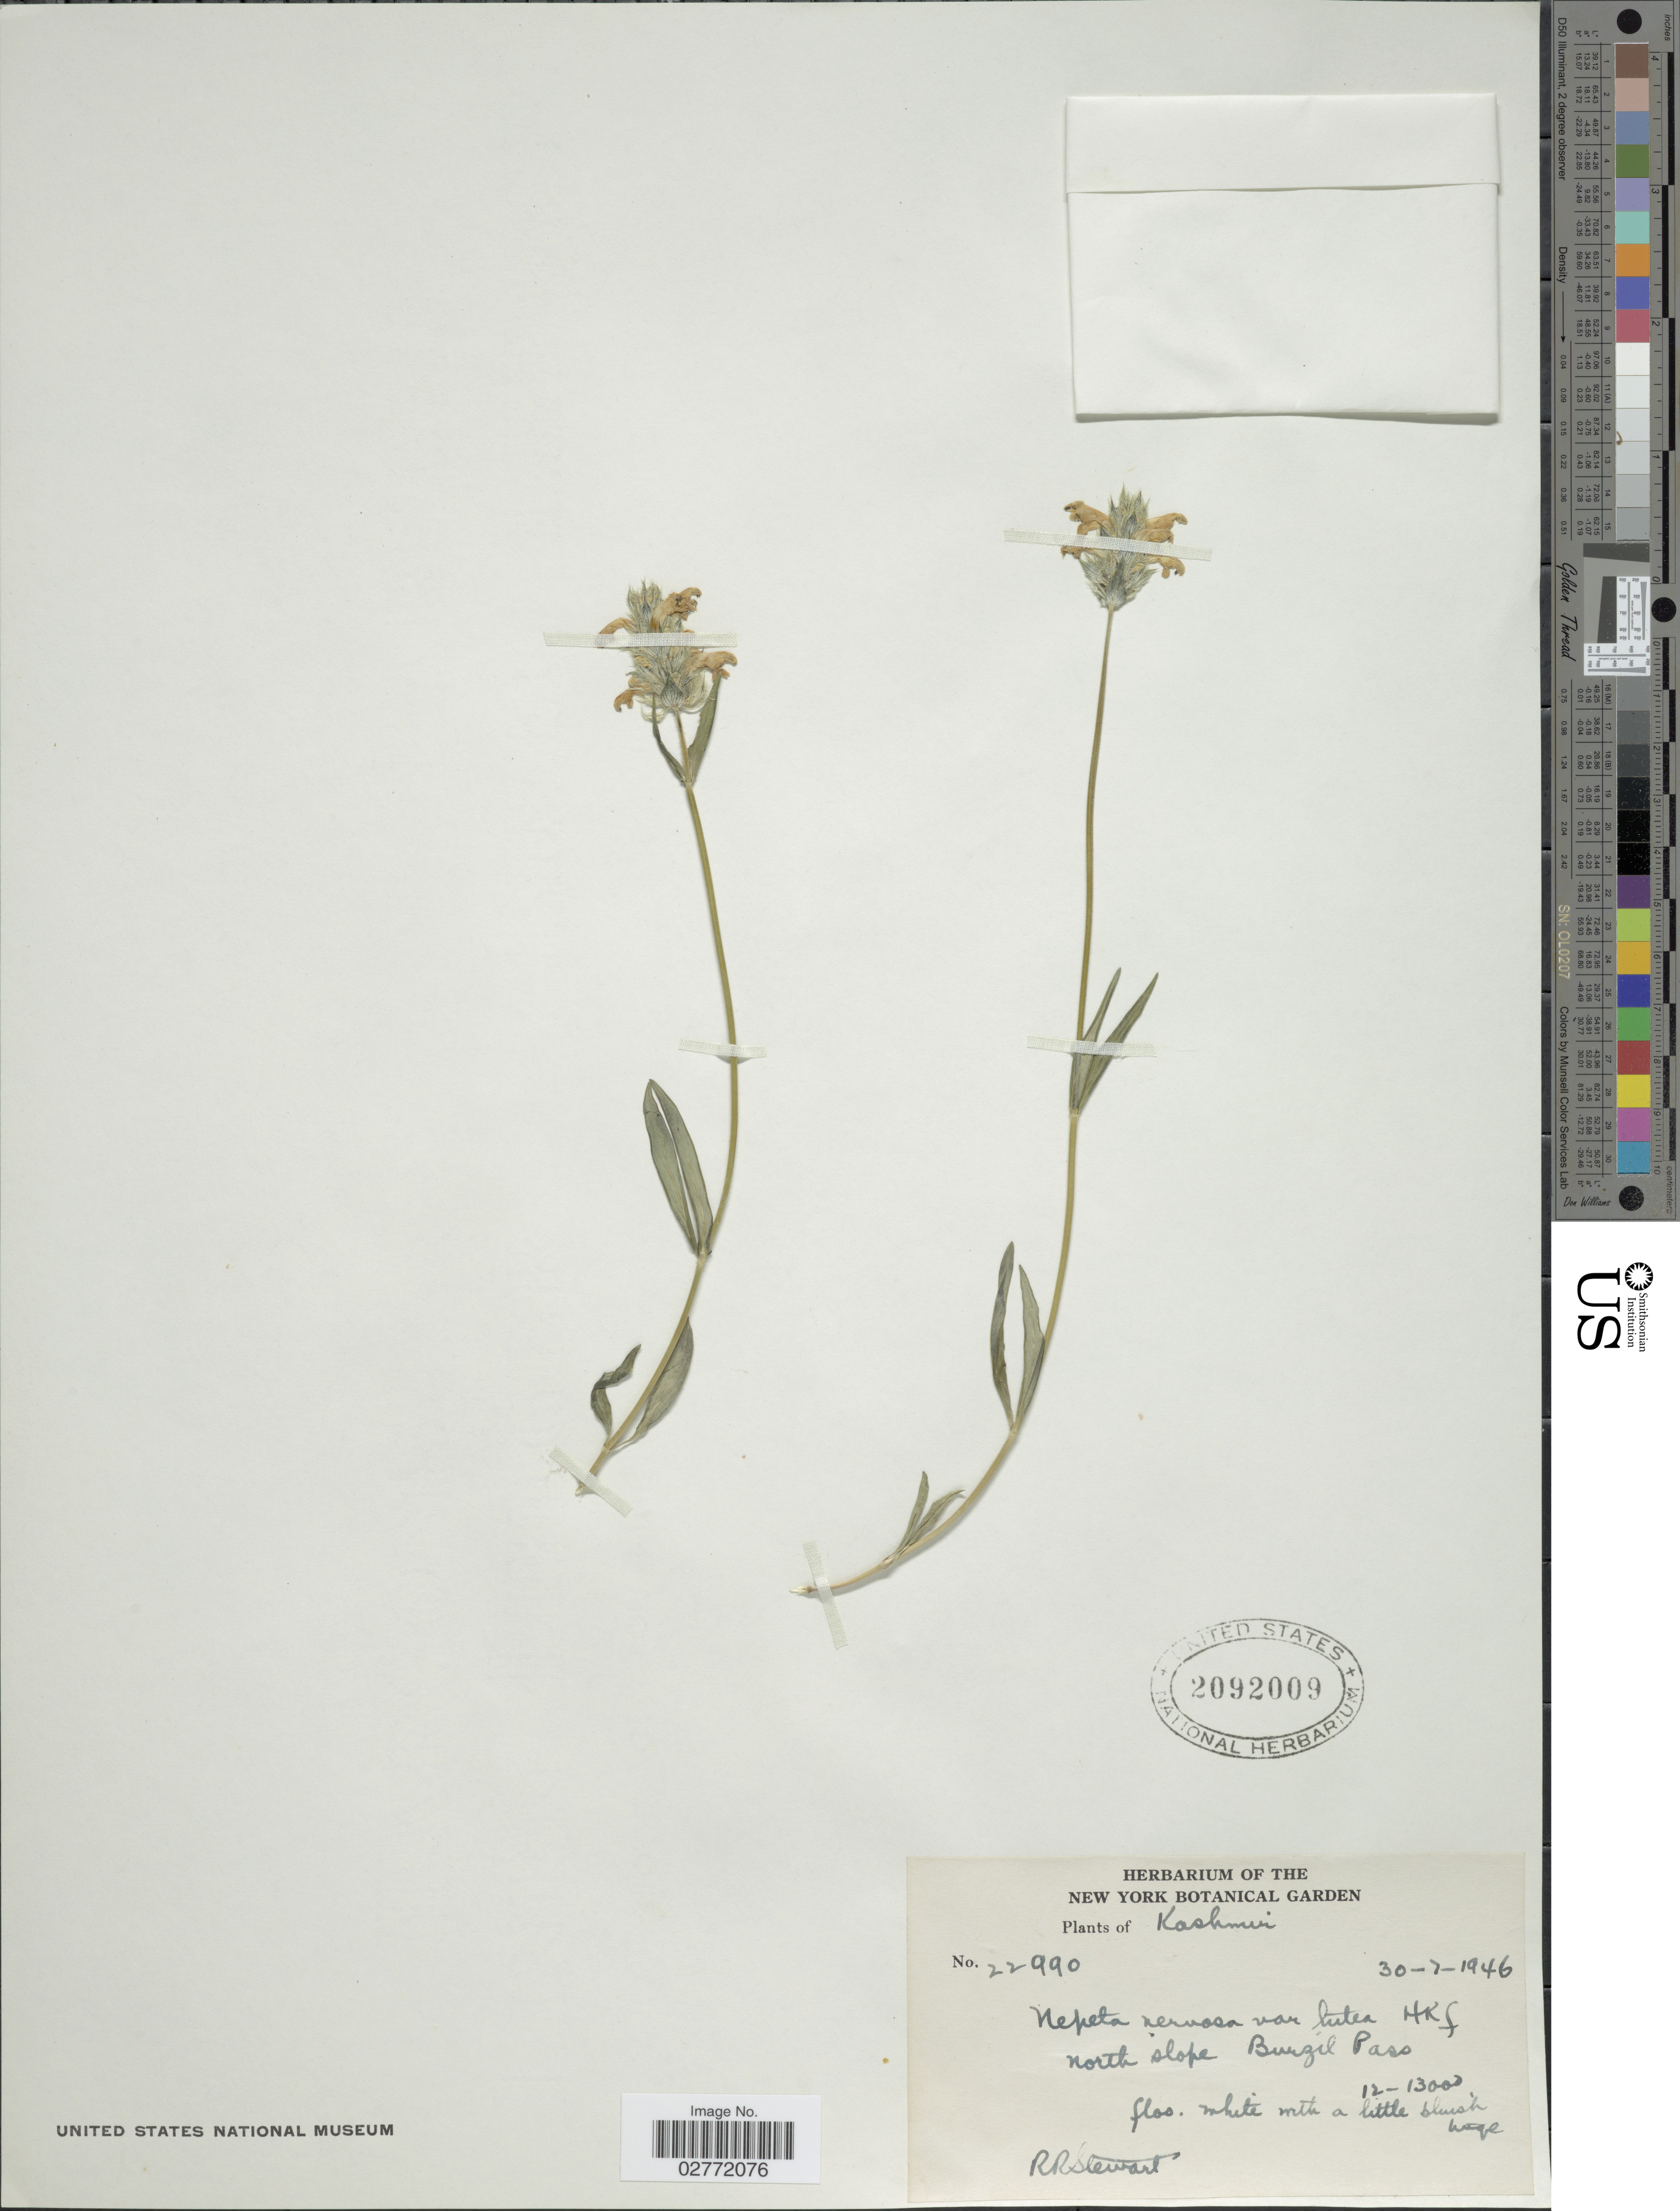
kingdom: Plantae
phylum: Tracheophyta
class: Magnoliopsida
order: Lamiales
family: Lamiaceae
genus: Nepeta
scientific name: Nepeta nervosa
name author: Royle ex Benth.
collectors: R. R. Stewart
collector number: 22990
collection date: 1946-07-30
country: Pakistan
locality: Kashmir, north slope Burzil Pass.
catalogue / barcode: US 2092009